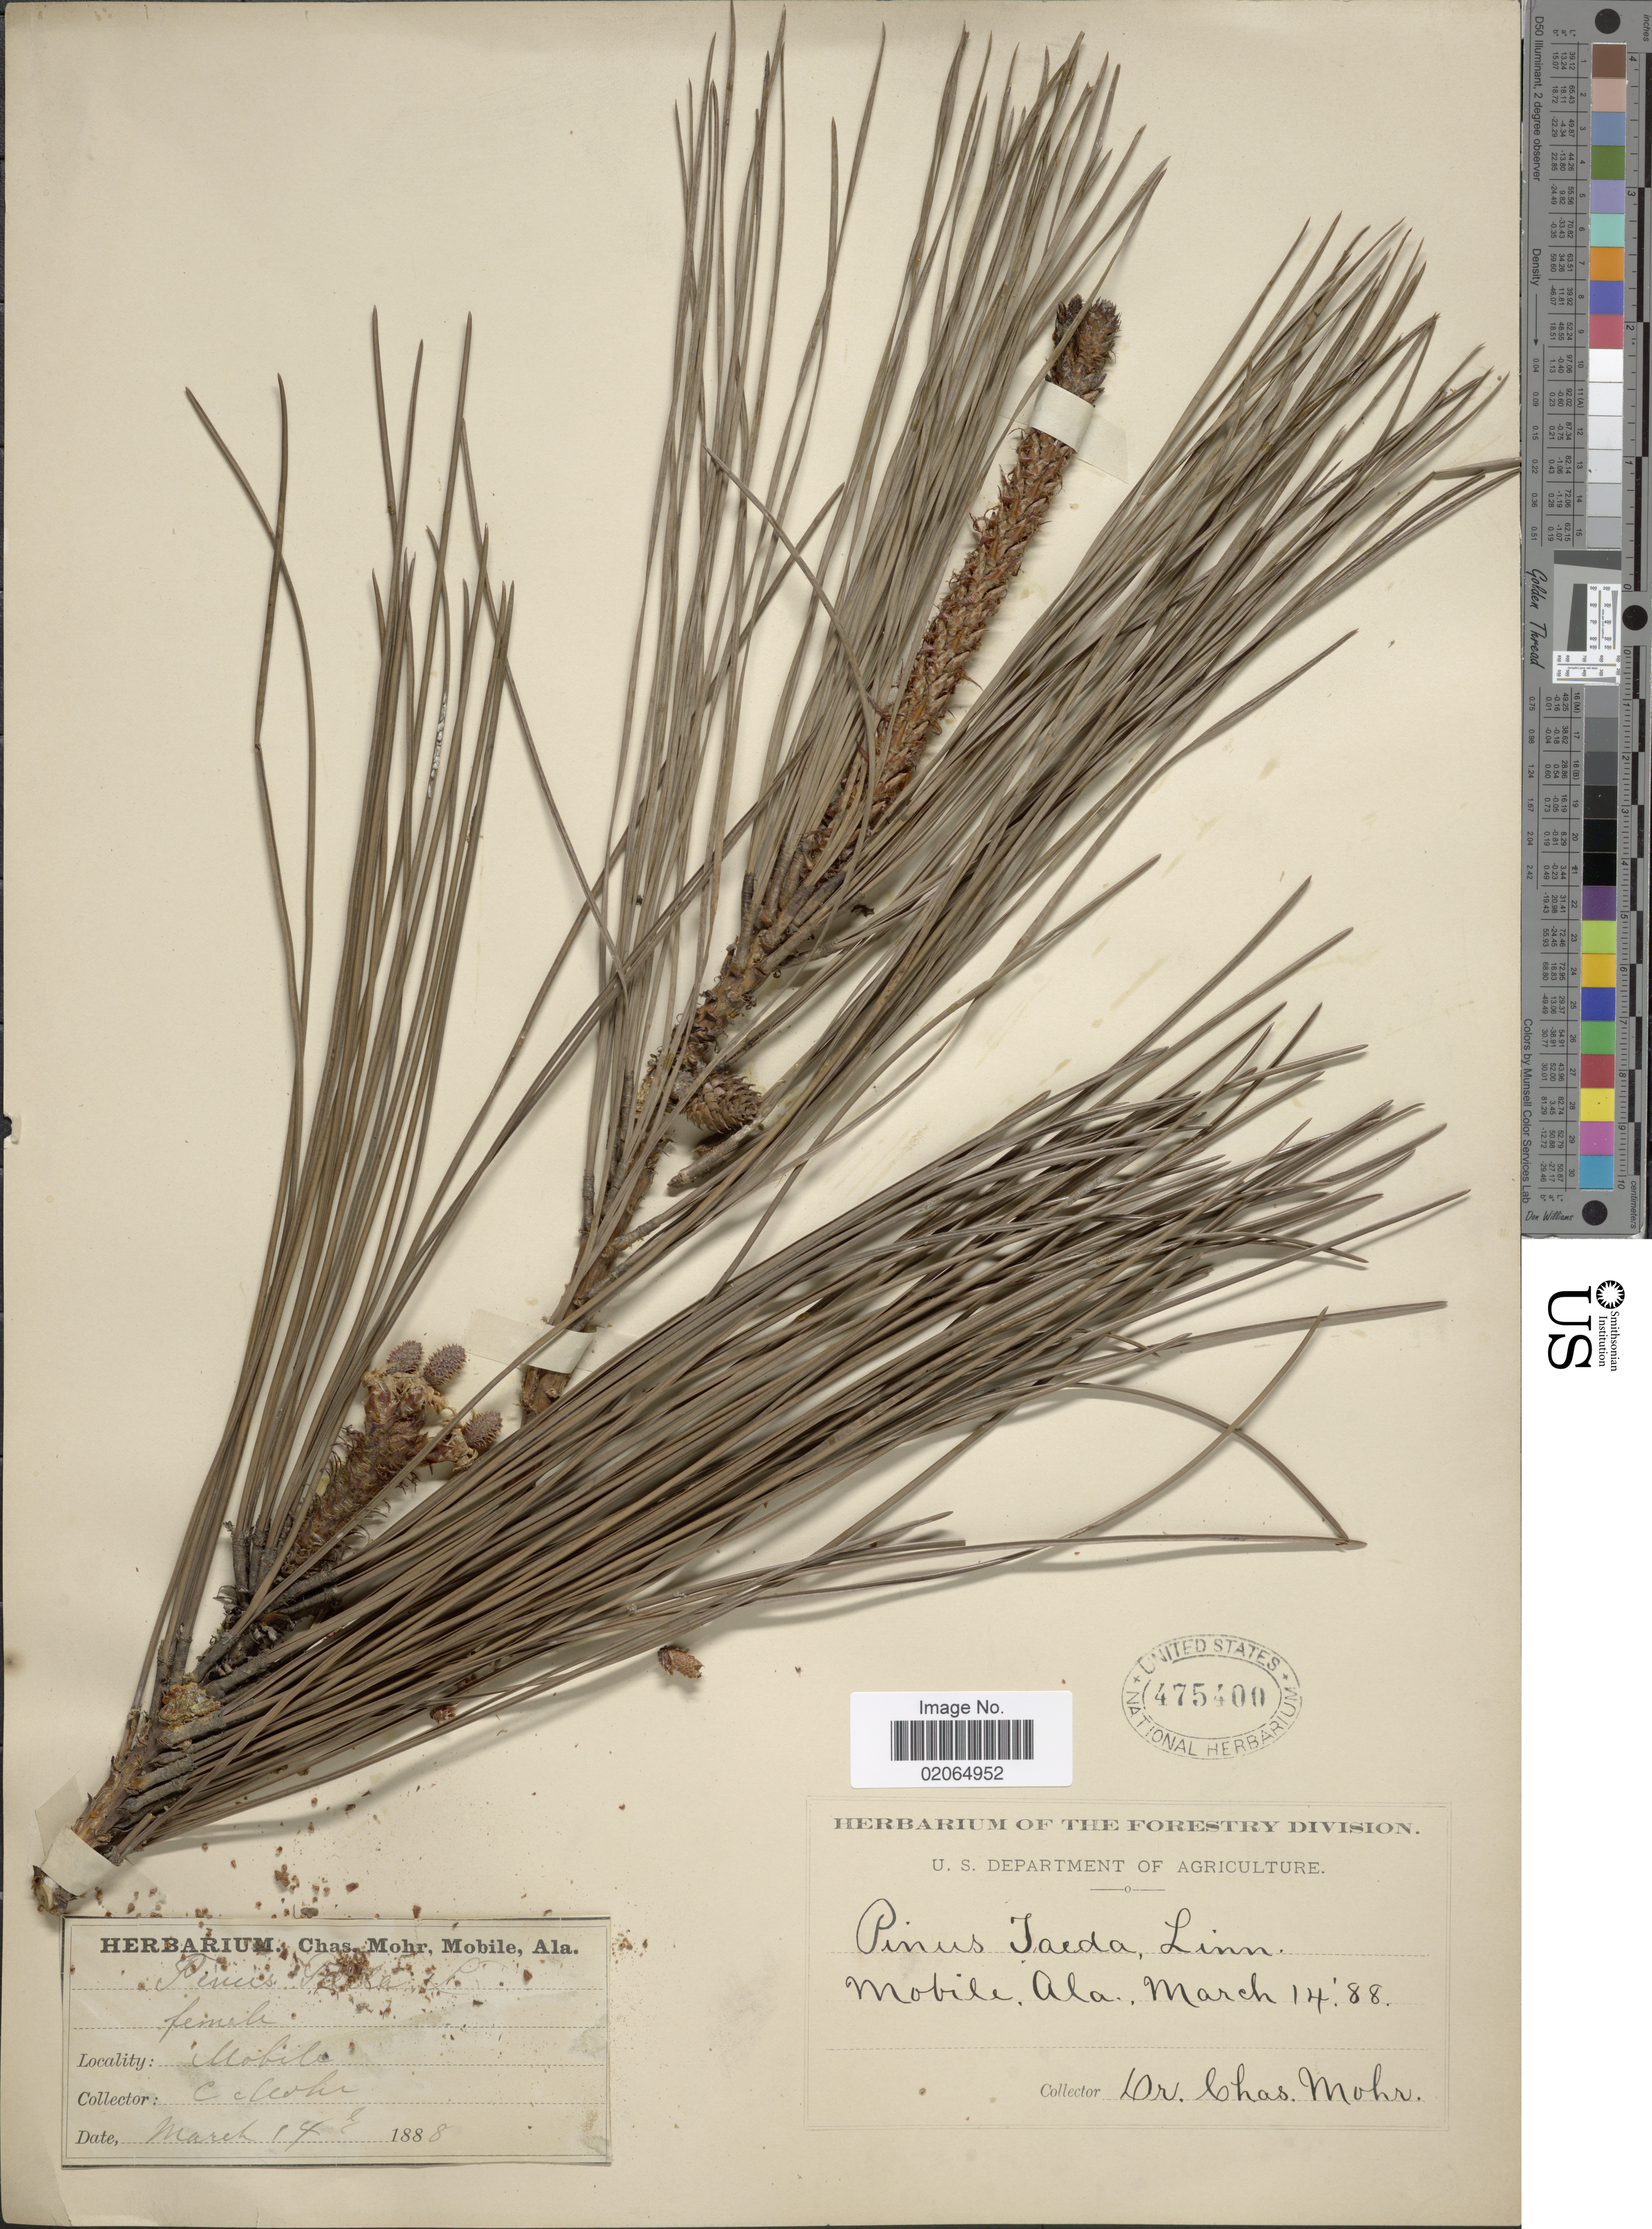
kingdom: Plantae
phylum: Tracheophyta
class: Pinopsida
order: Pinales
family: Pinaceae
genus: Pinus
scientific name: Pinus taeda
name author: L.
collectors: C. T. Mohr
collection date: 1888-03-14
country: United States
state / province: Alabama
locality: Mobile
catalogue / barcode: US 475400